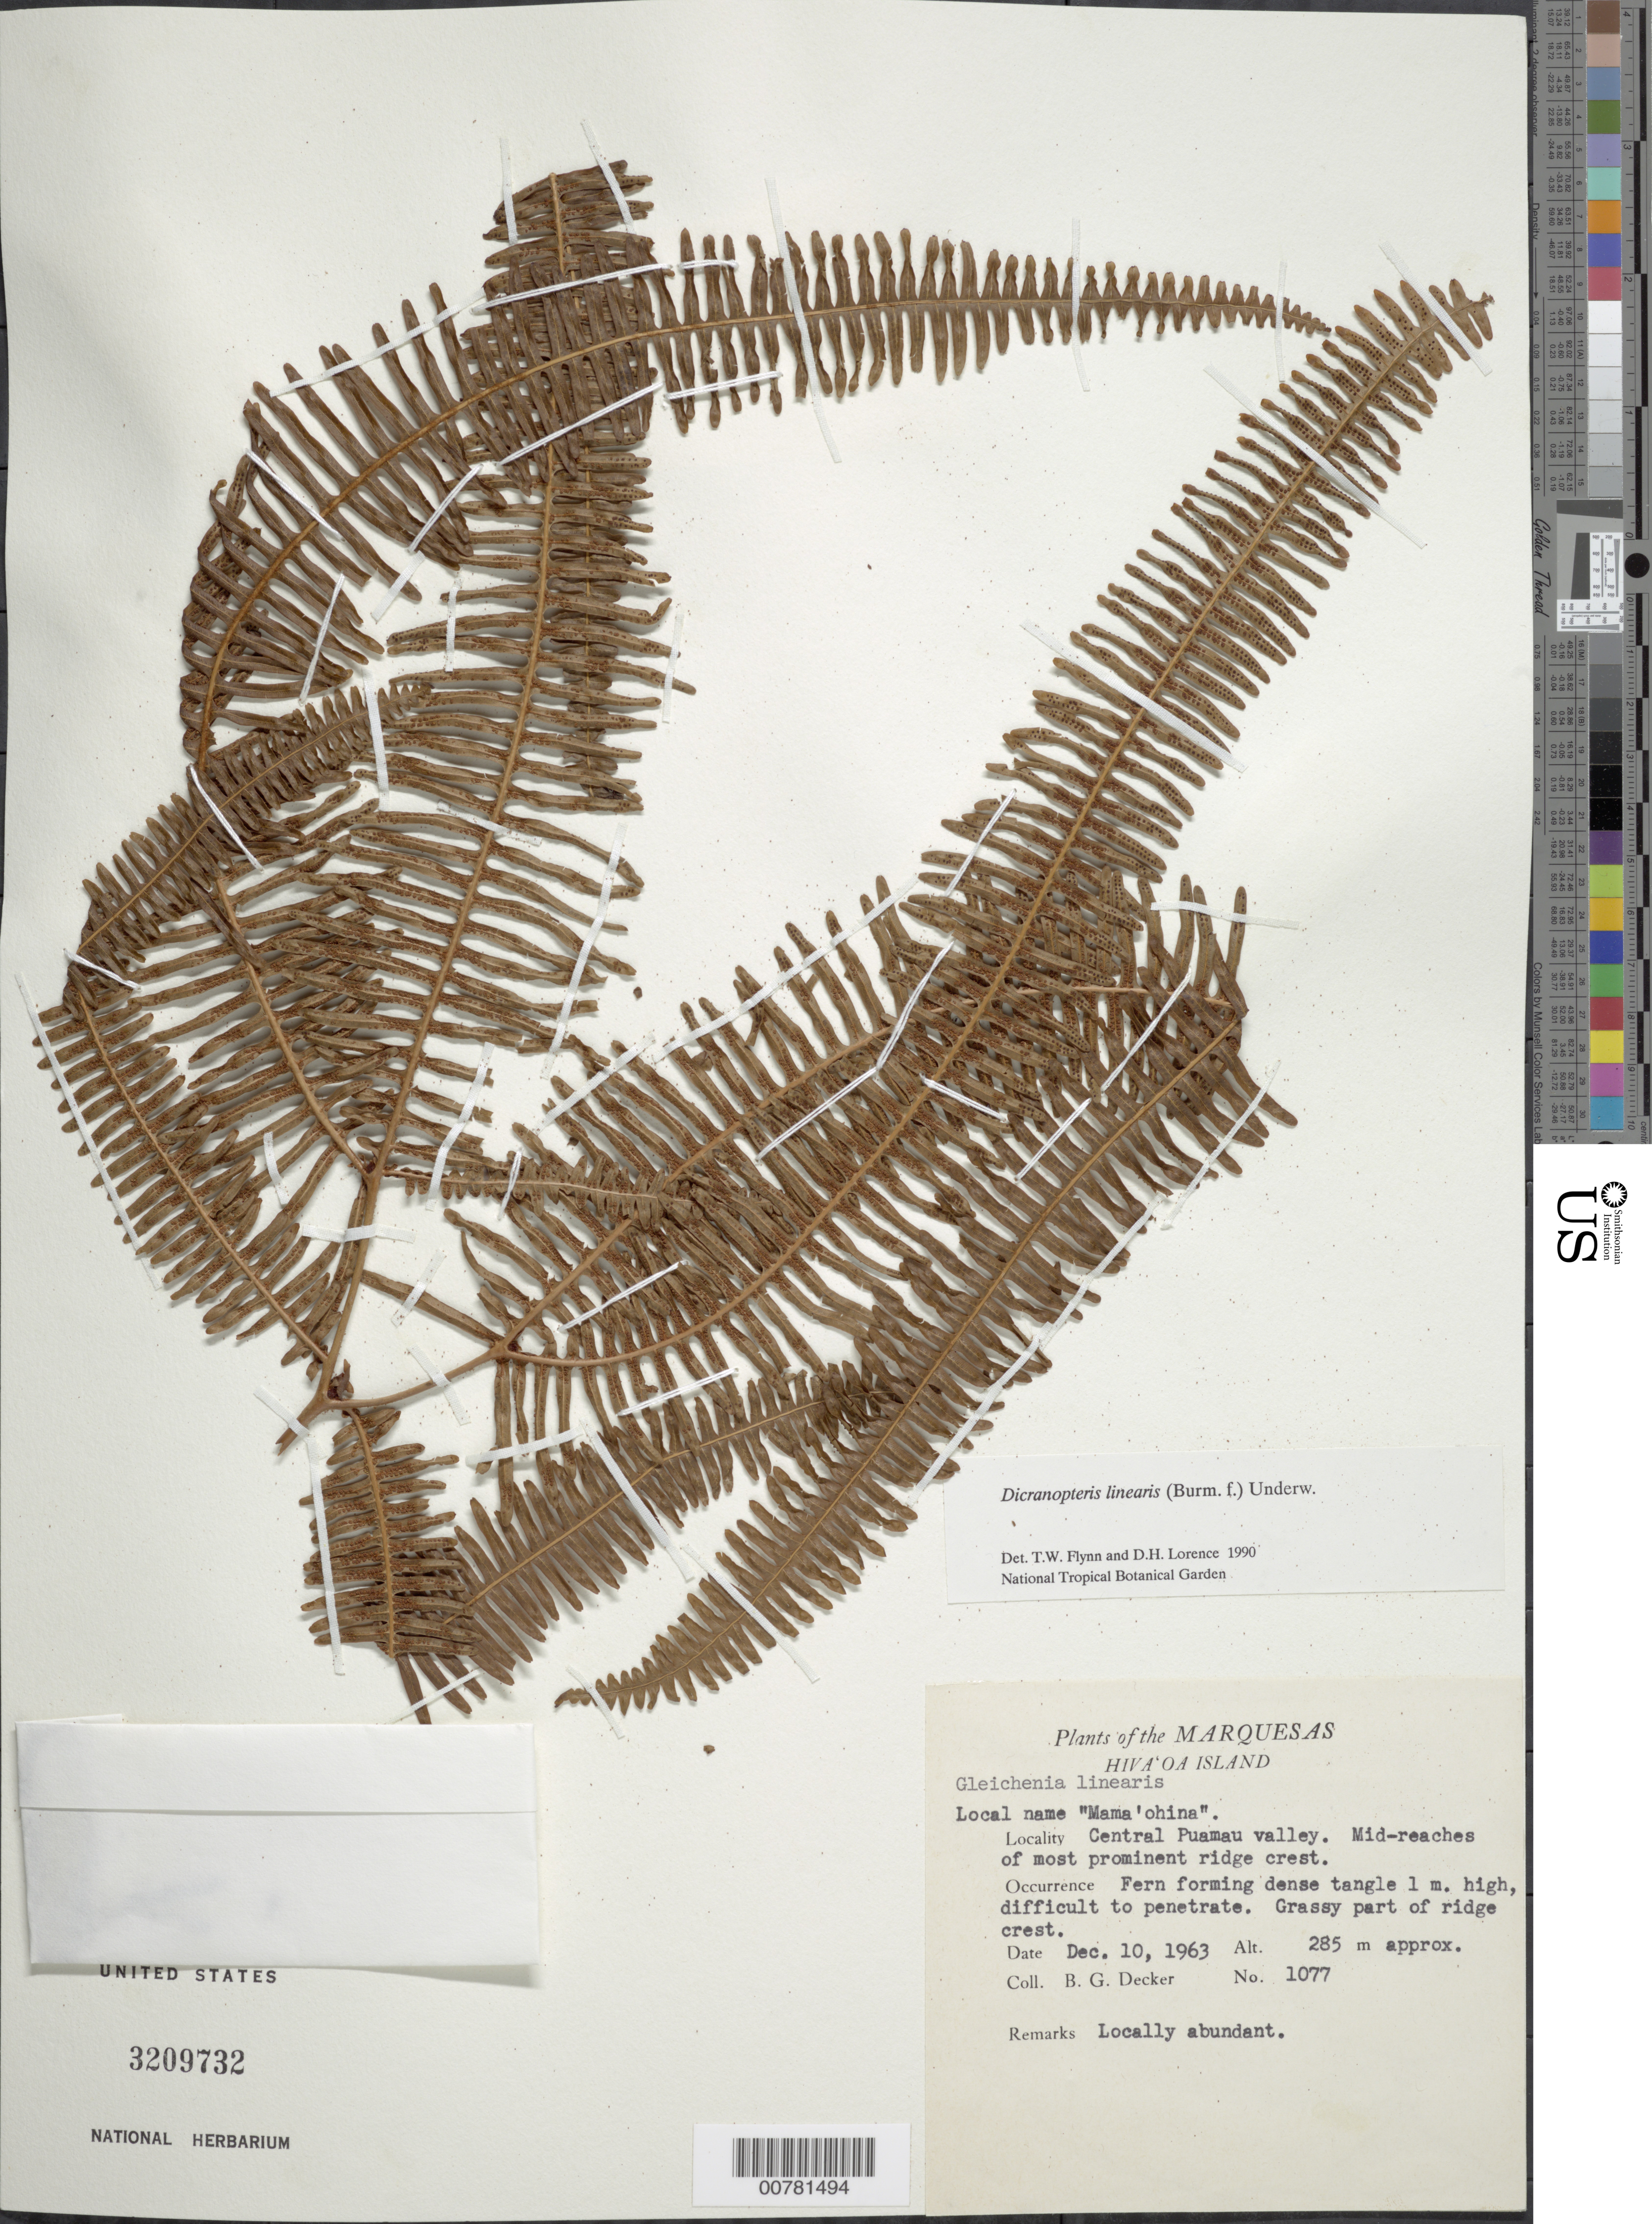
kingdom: Plantae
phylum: Tracheophyta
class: Polypodiopsida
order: Gleicheniales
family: Gleicheniaceae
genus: Dicranopteris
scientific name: Dicranopteris linearis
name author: (Burm. f.) Underw.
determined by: Flynn, T. W.; Lorence, David H.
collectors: B. G. Decker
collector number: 1077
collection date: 1963-12-10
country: French Polynesia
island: Hiva Oa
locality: Central Puamau Valley, mid-reaches of most prominent ridge crest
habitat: Grassy part of ridge crest; locally abundant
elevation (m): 285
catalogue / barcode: US 3209732